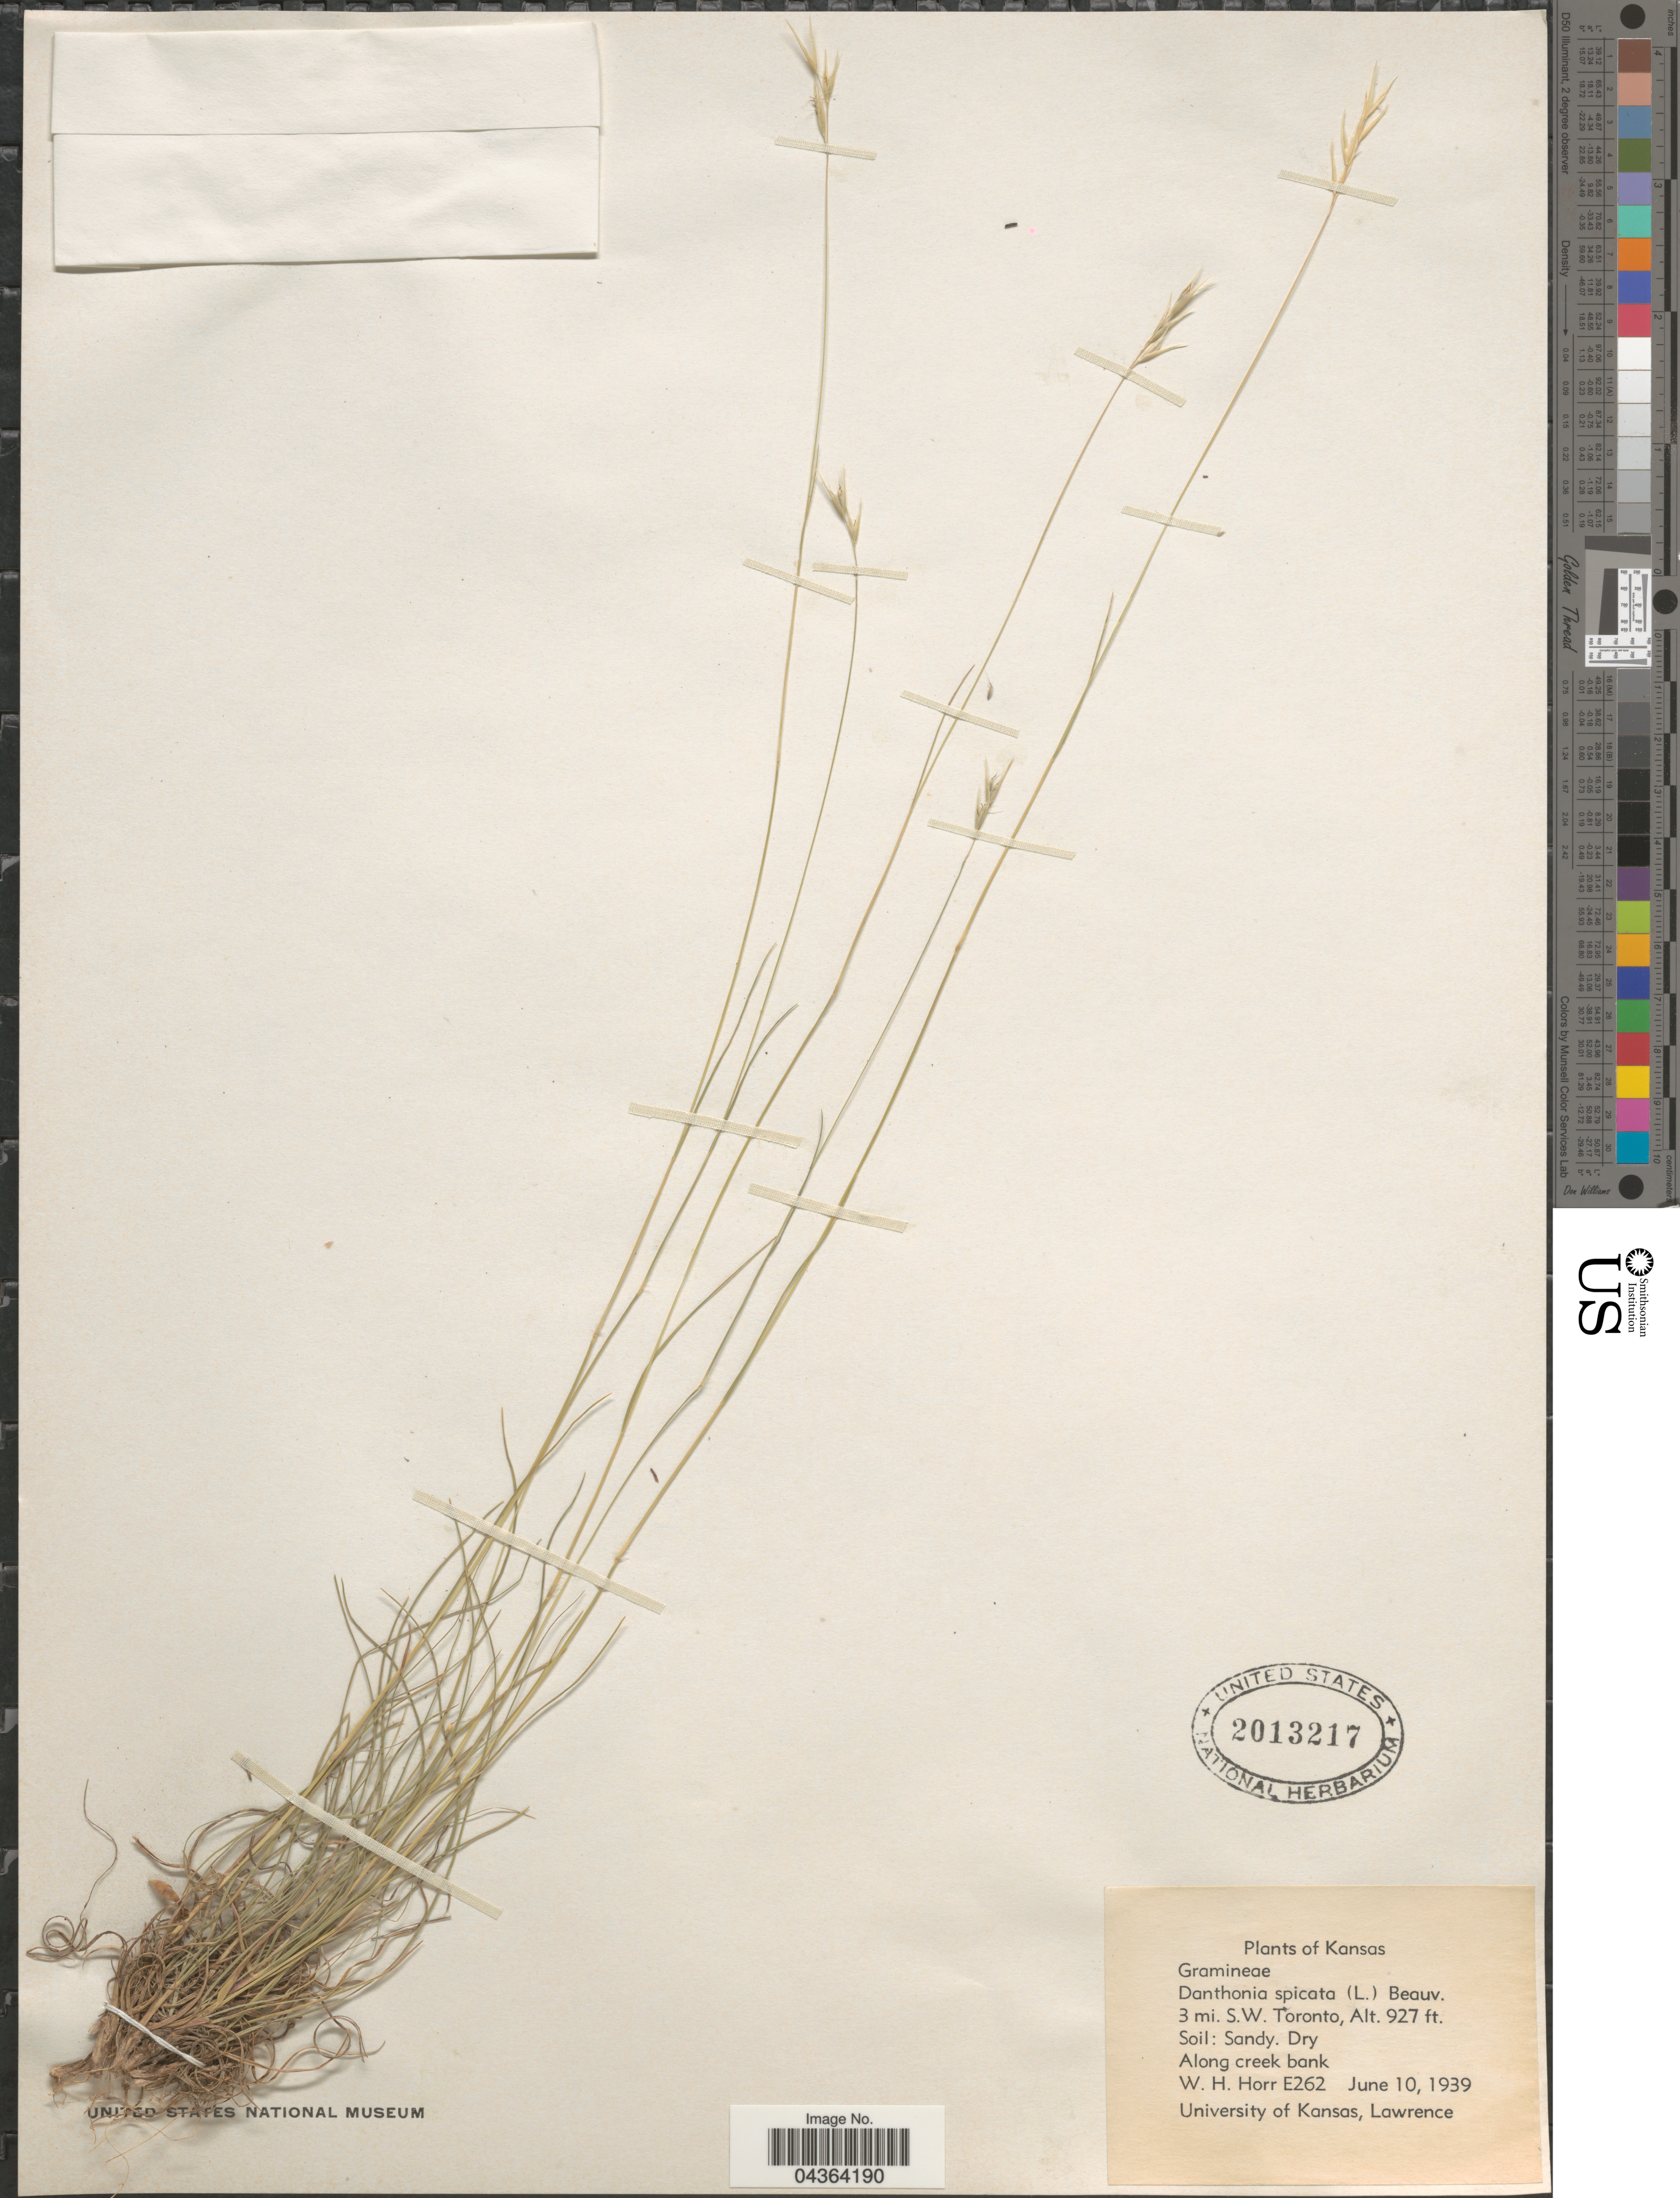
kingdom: Plantae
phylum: Tracheophyta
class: Liliopsida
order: Poales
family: Poaceae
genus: Danthonia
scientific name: Danthonia spicata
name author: (L.) P. Beauv. ex Roem. & Schult.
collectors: W. H. Horr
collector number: E262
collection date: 1939-06-10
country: United States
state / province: Kansas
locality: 3 mi. S.W. Toronto.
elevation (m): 283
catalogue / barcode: US 2013217